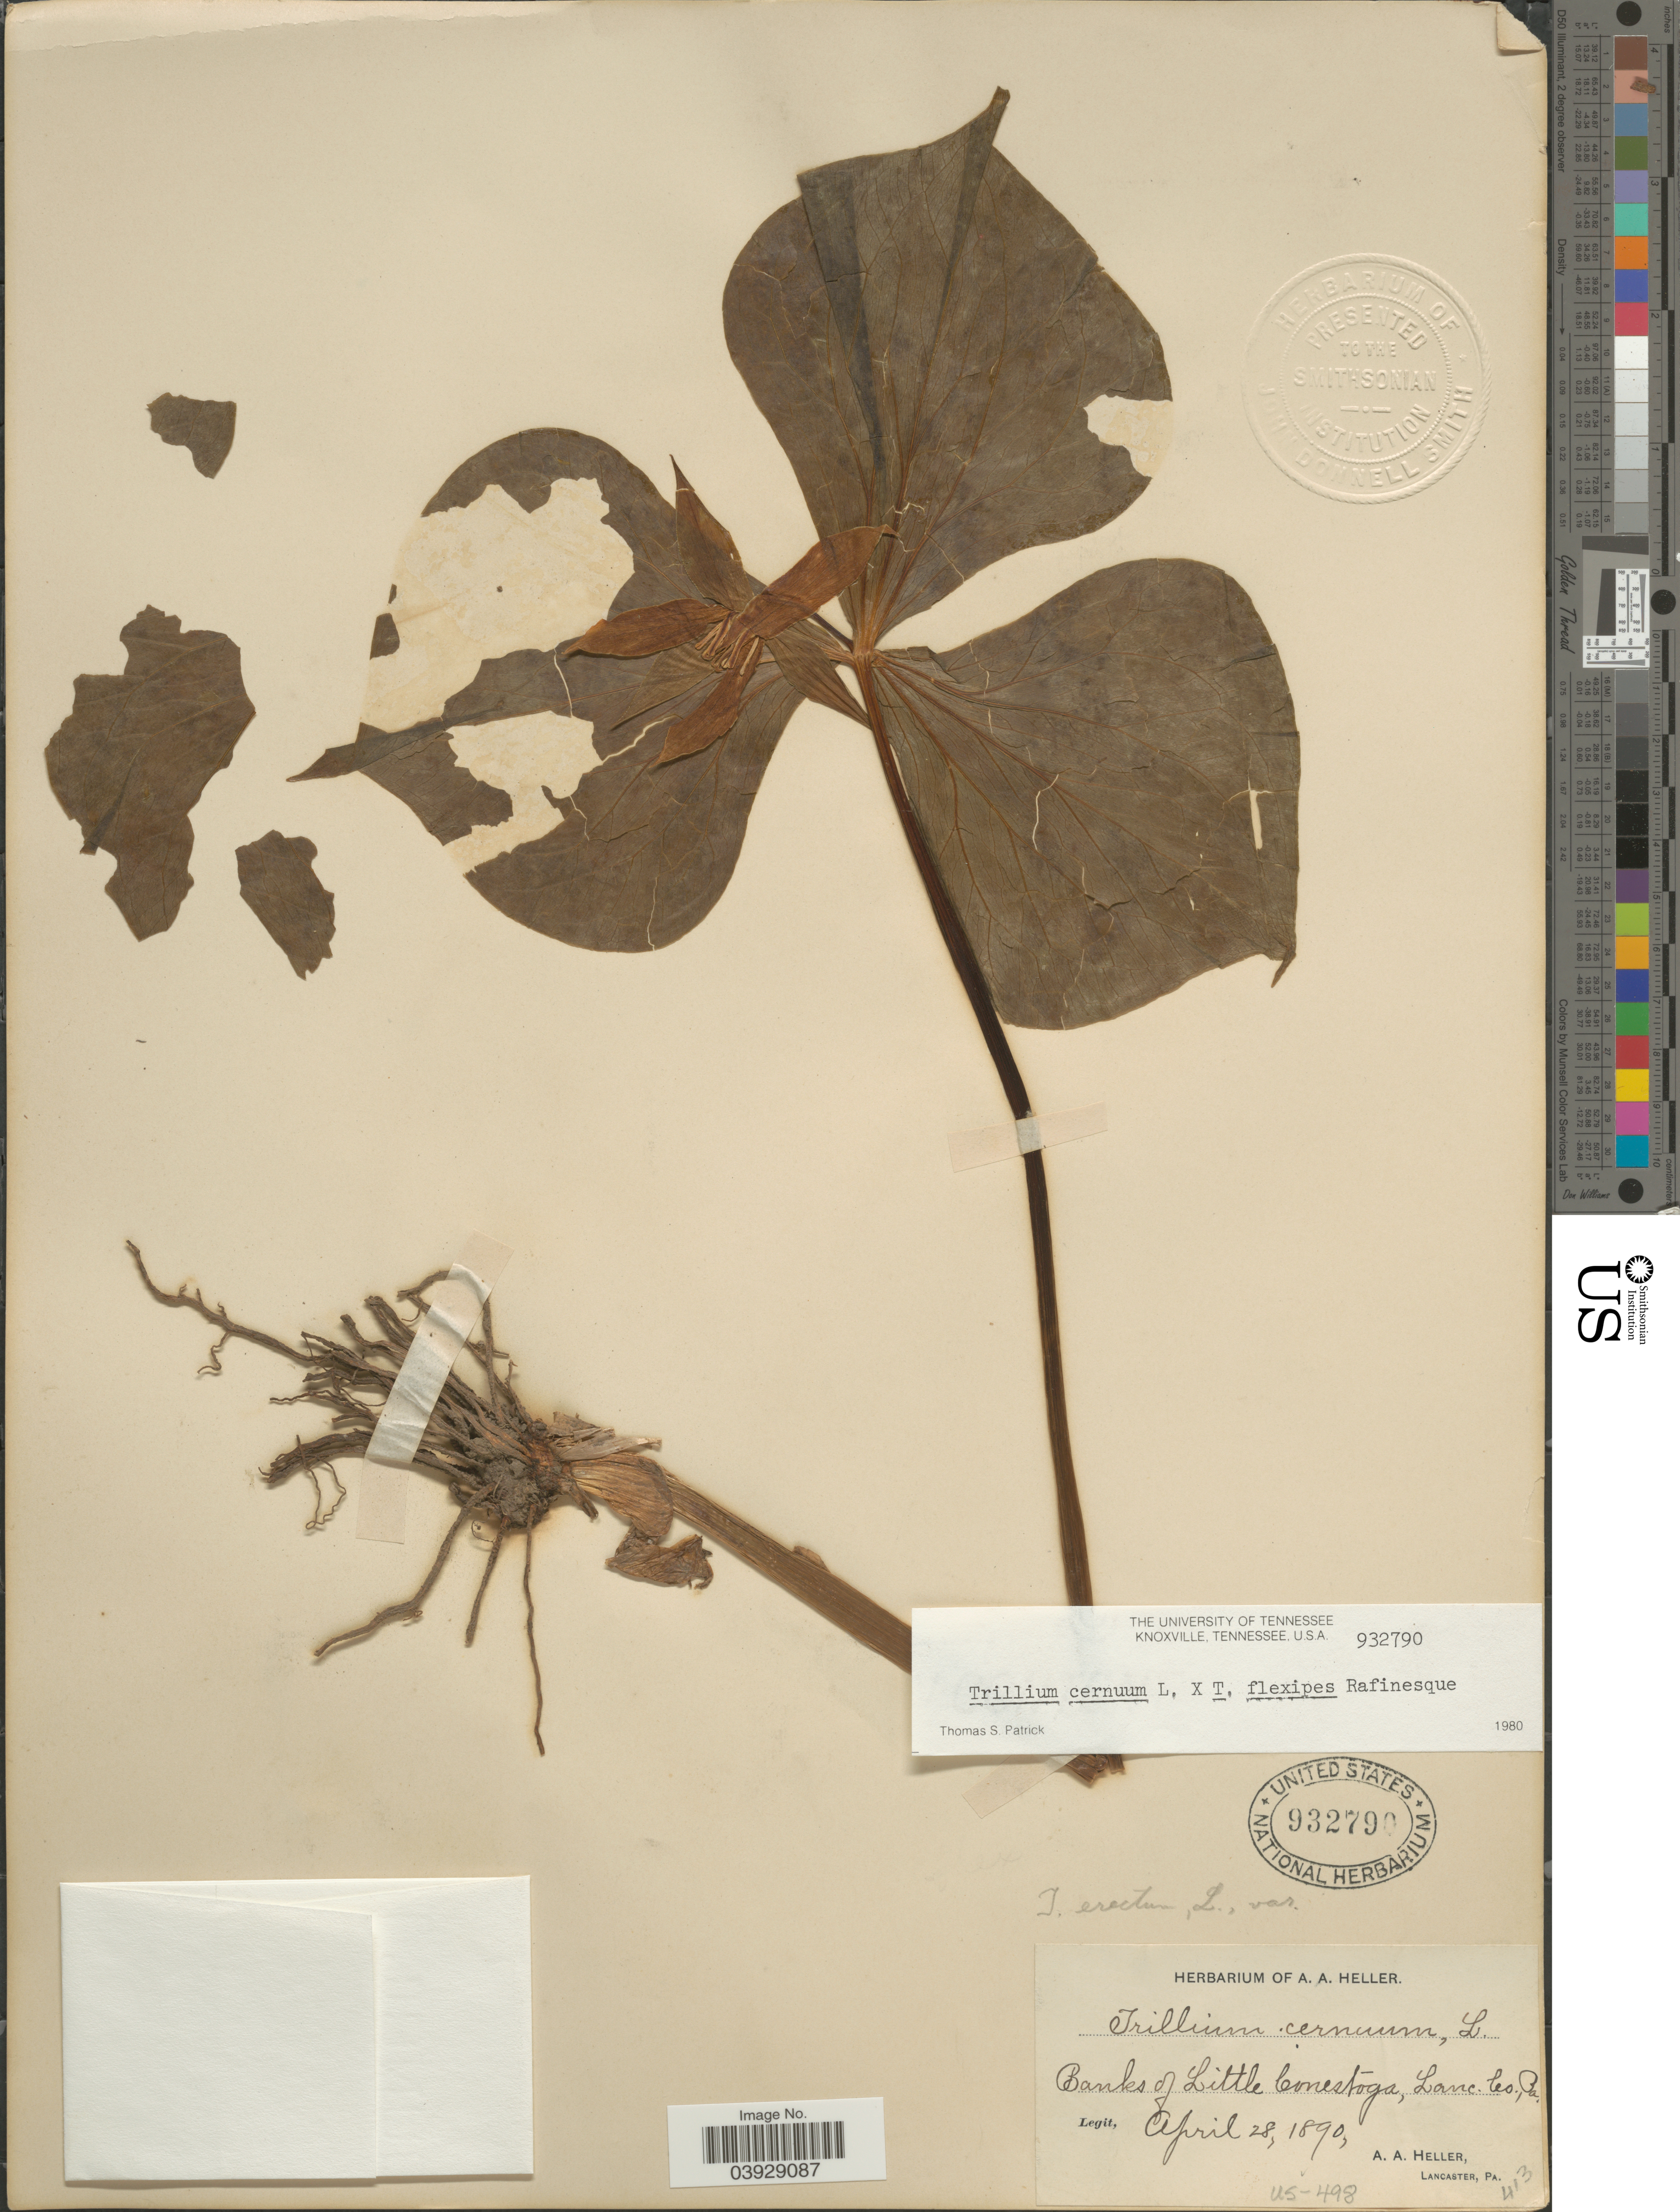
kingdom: Plantae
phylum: Tracheophyta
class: Liliopsida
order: Liliales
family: Melanthiaceae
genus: Trillium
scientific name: Trillium cernuum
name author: L.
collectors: A. A. Heller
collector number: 413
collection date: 1890-04-28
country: United States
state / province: Pennsylvania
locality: Banks of Little Conestoga, Lanc. Co.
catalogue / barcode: US 932790